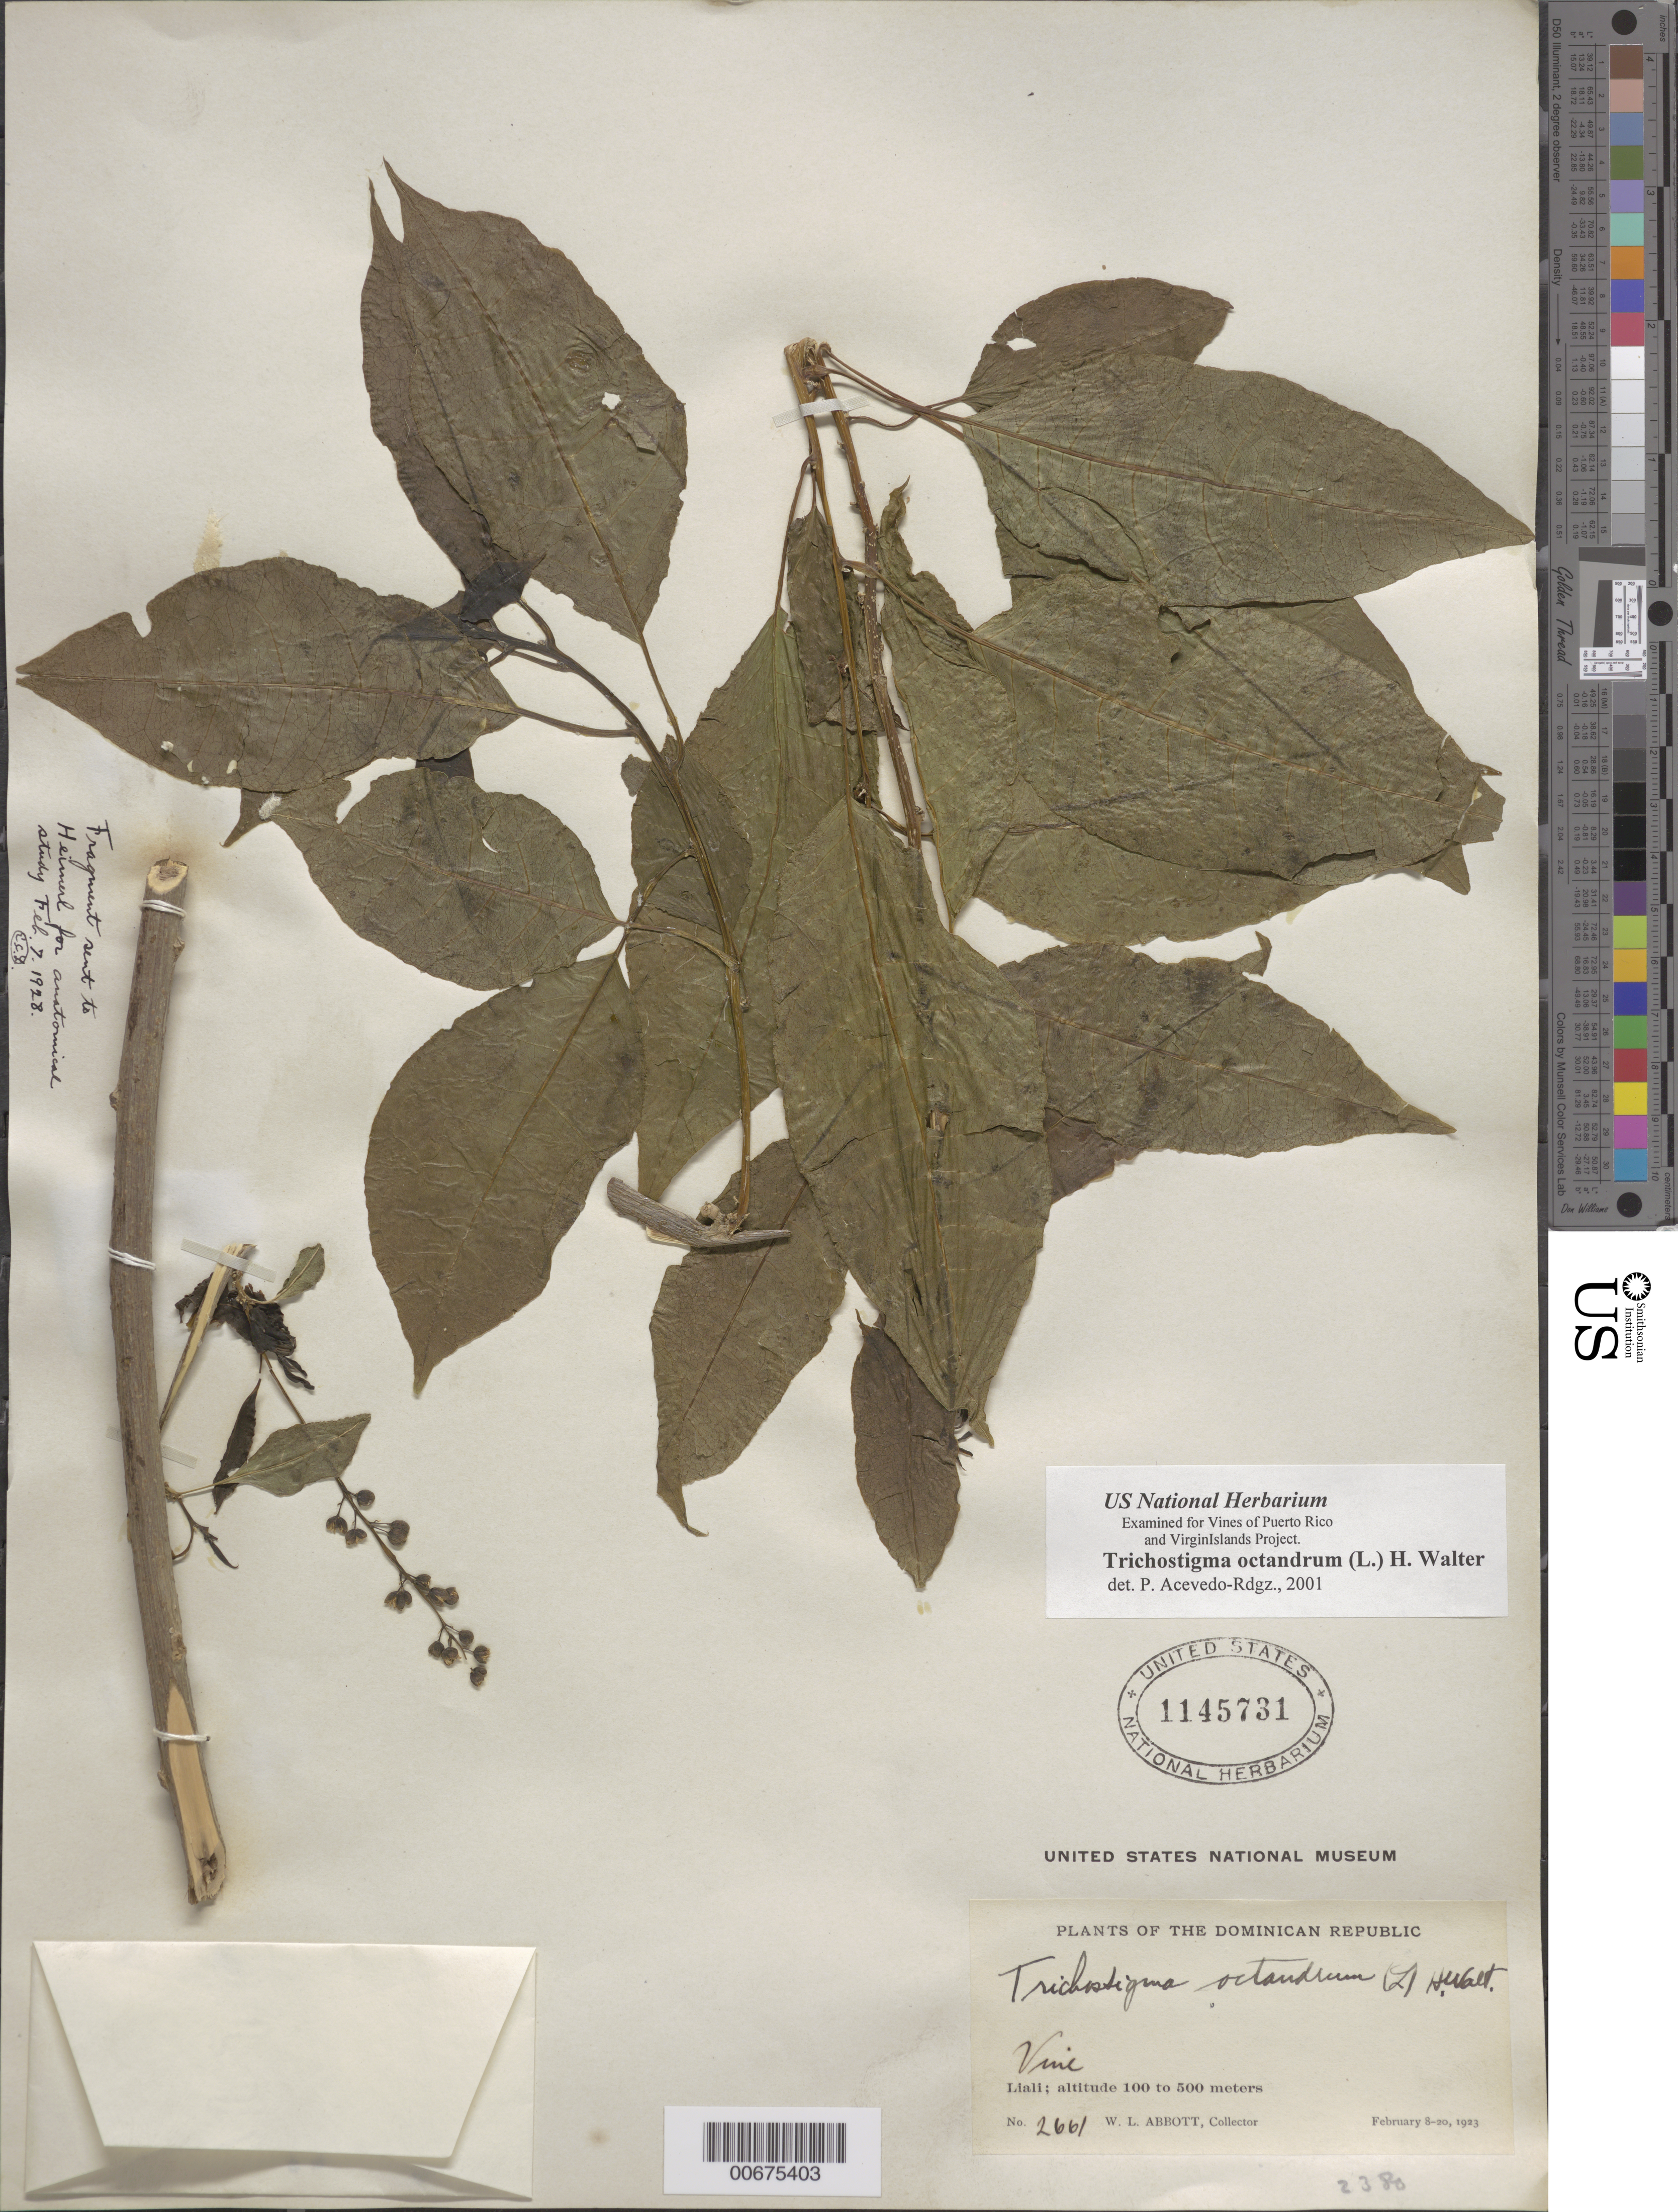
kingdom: Plantae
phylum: Tracheophyta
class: Magnoliopsida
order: Caryophyllales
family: Phytolaccaceae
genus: Trichostigma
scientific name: Trichostigma octandrum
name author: (L.) H. Walter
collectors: W. L. Abbott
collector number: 2661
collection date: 1923-02-08/1923-02-20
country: Dominican Republic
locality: Liali.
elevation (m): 100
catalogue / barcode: US 1145731